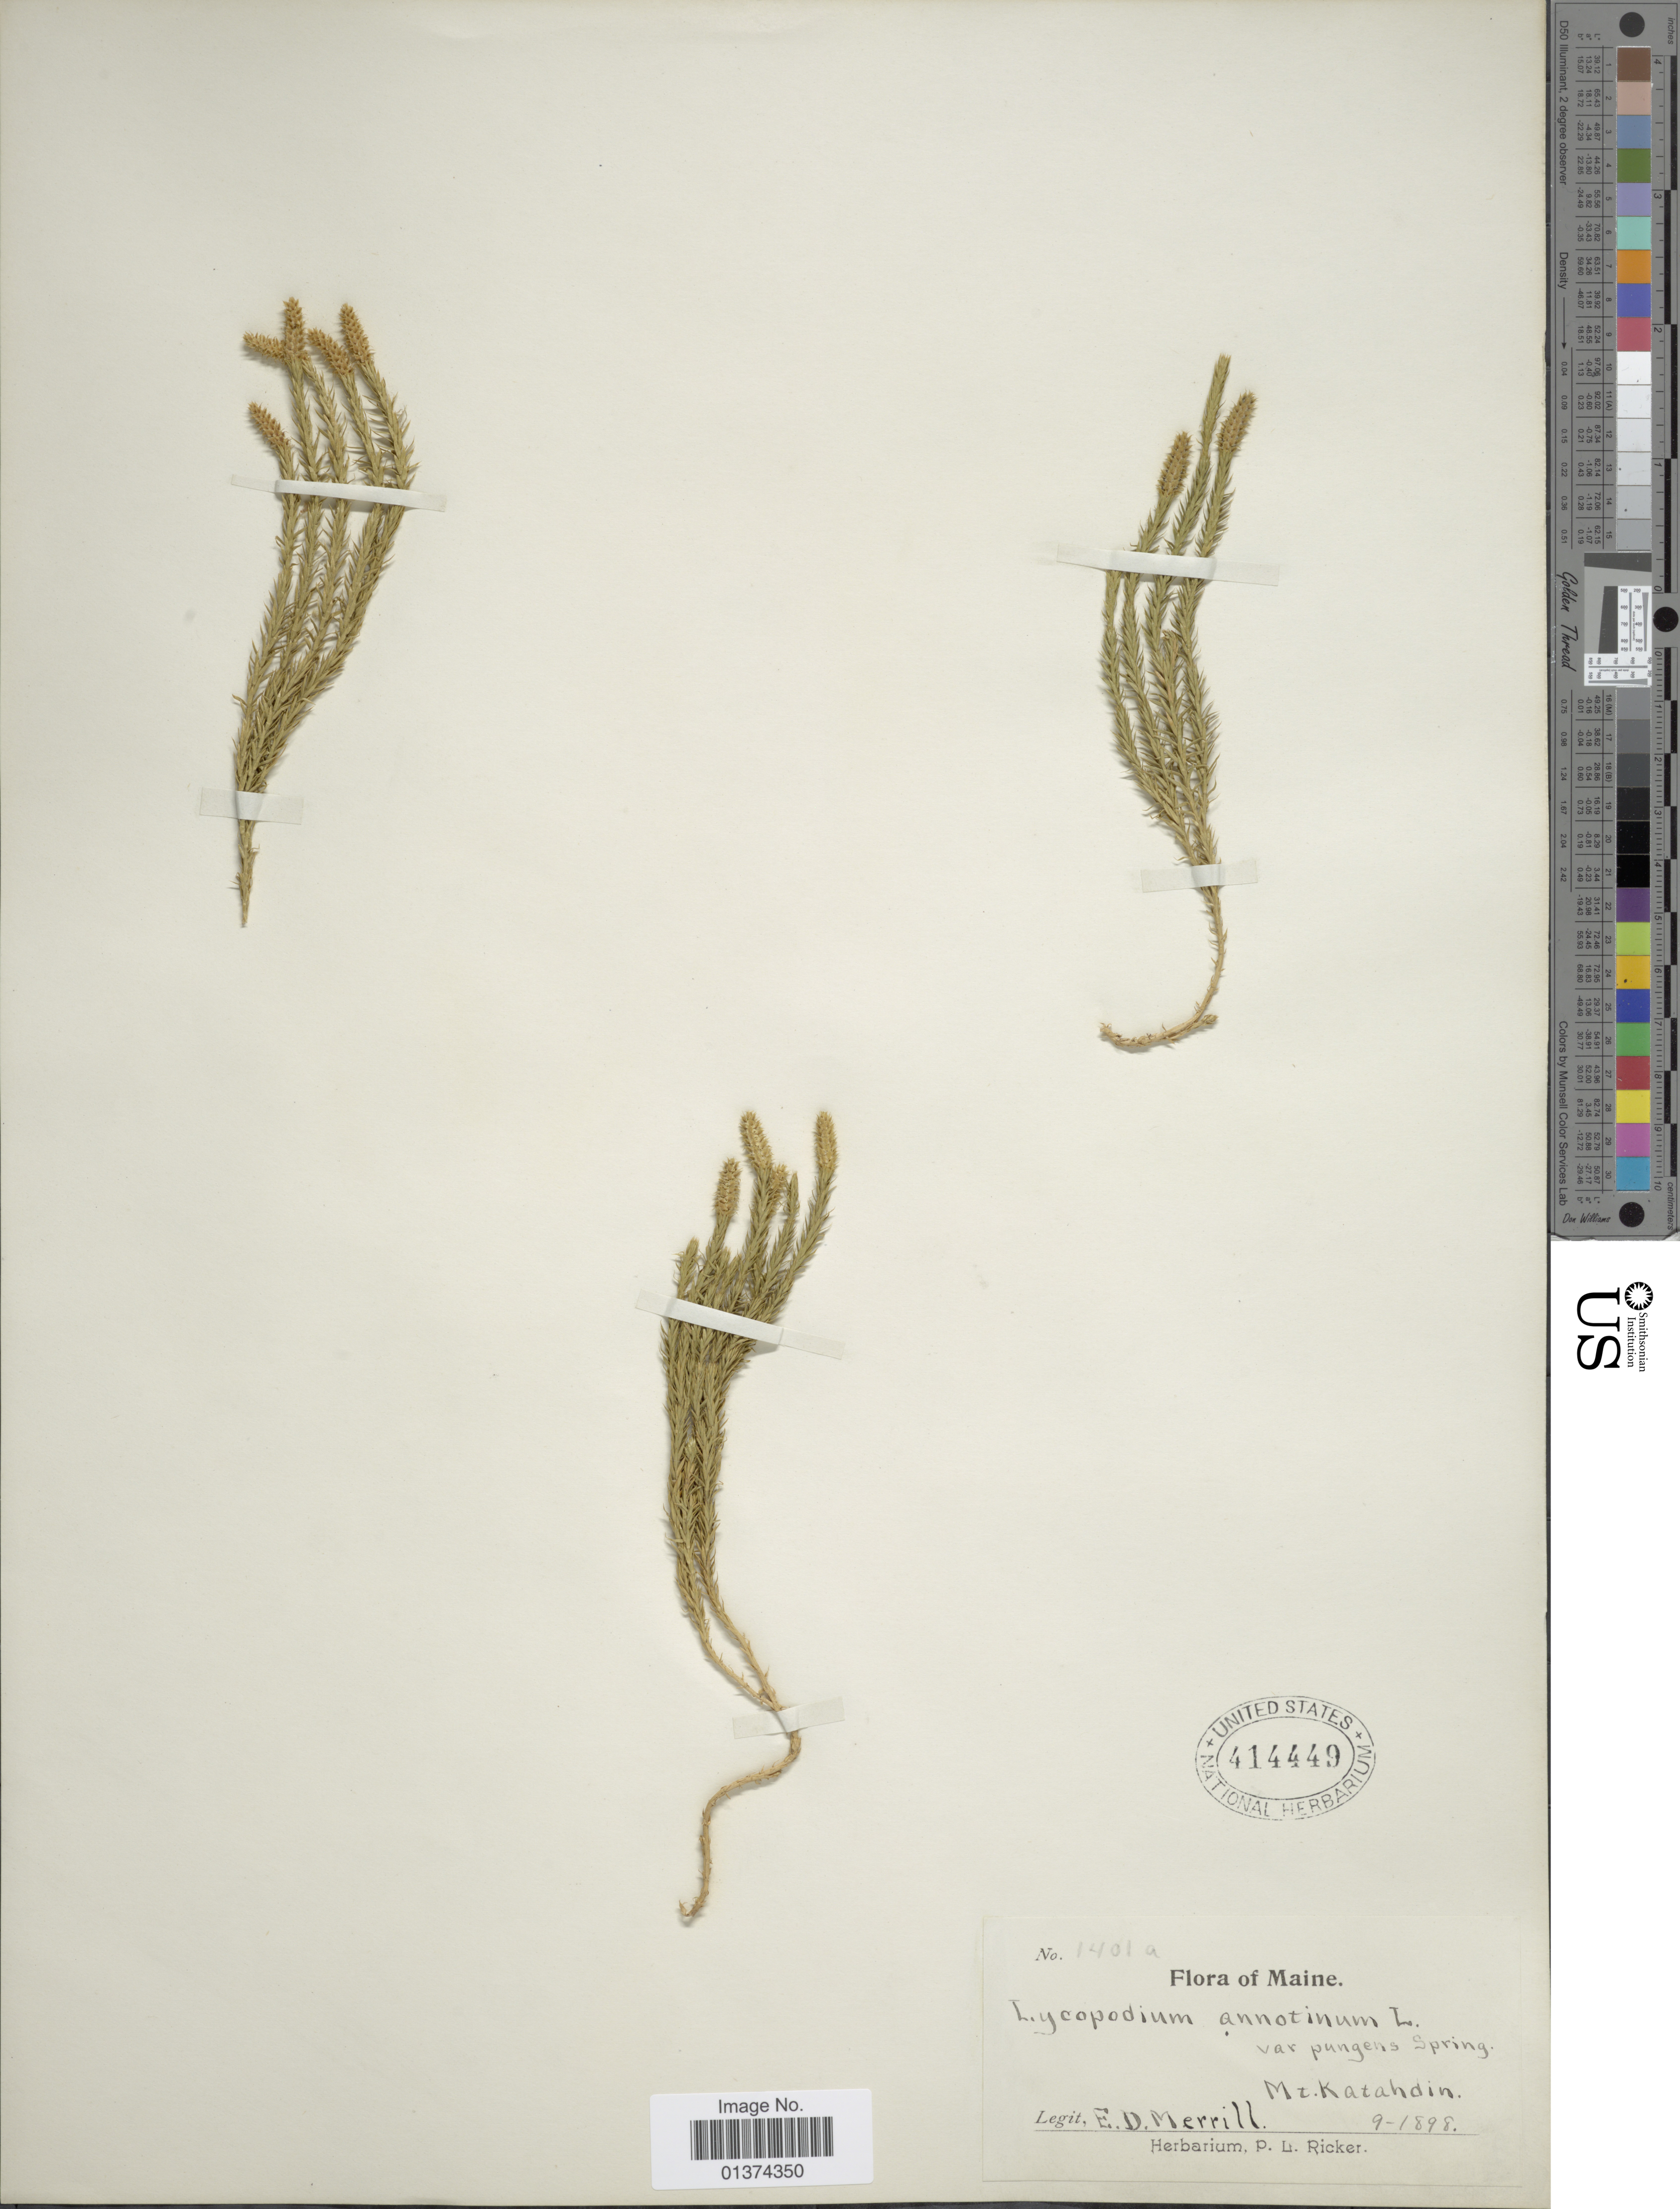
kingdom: Plantae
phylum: Tracheophyta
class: Lycopodiopsida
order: Lycopodiales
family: Lycopodiaceae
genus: Spinulum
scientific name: Spinulum annotinum subsp. annotinum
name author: (L.) A. Haines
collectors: E. D. Merrill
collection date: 1898-09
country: United States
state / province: Maine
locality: Mt Katahdin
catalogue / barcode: US 414449